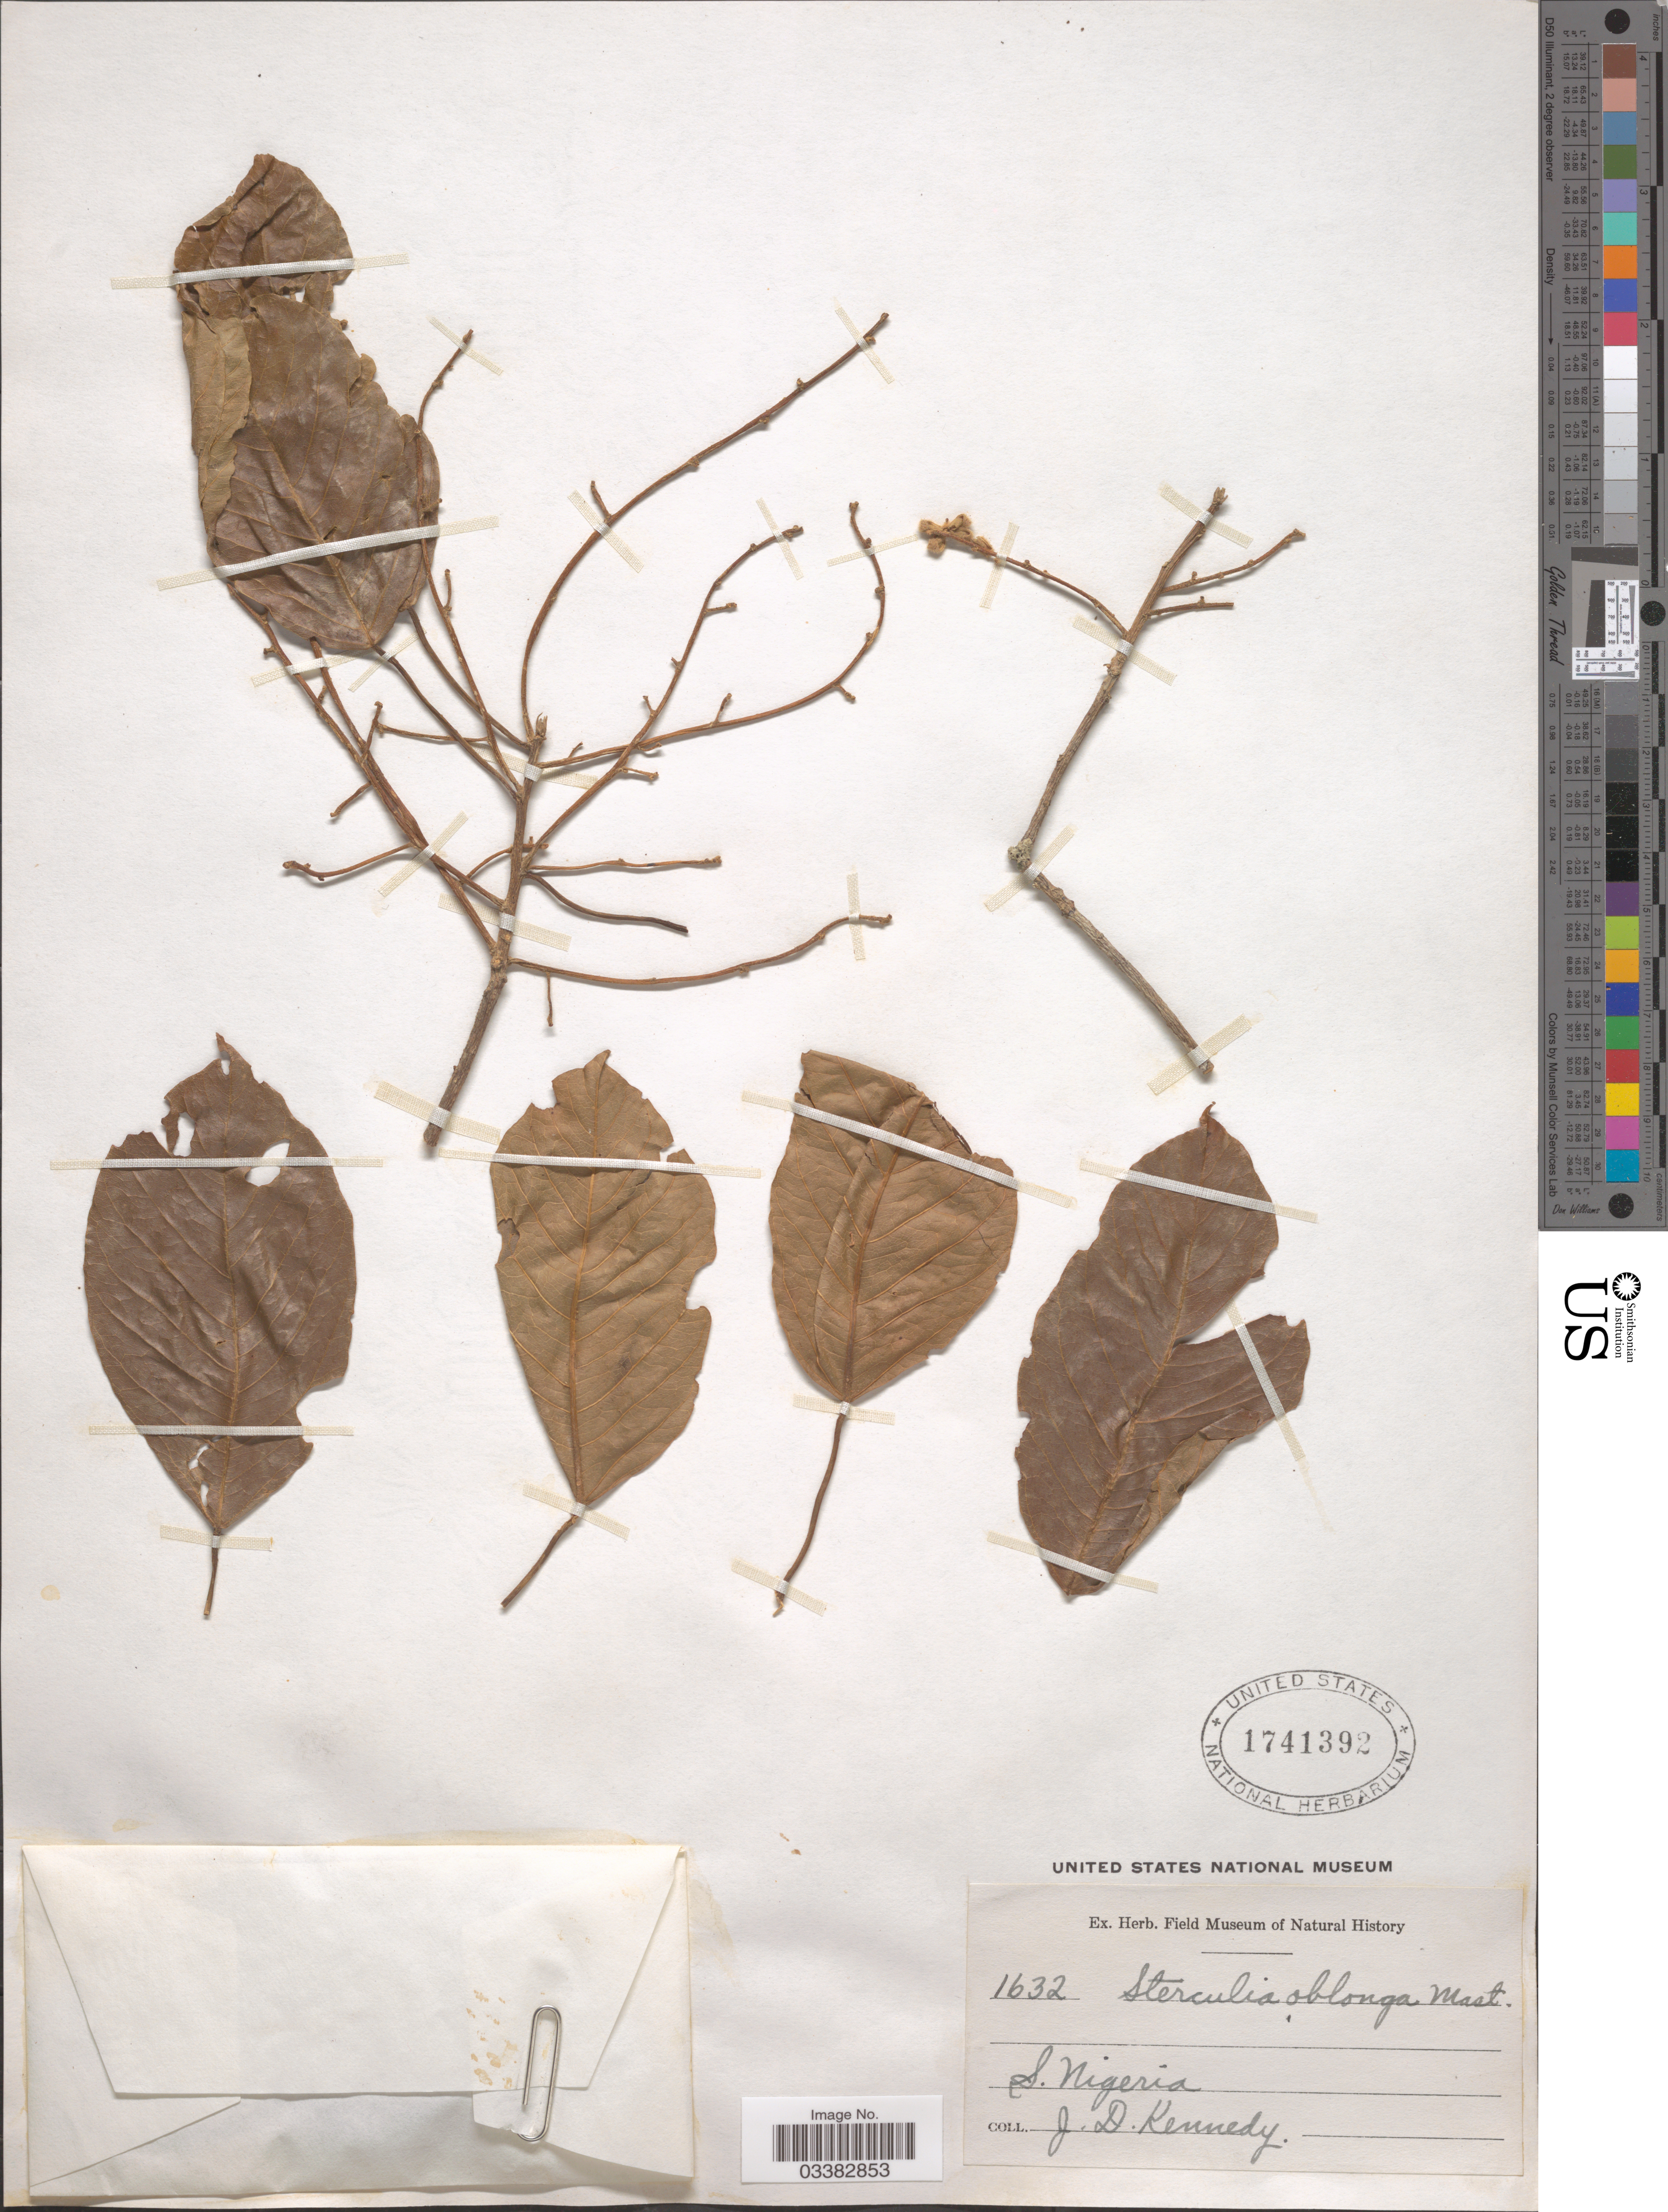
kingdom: Plantae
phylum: Tracheophyta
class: Magnoliopsida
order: Malvales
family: Malvaceae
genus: Sterculia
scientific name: Sterculia oblonga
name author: Mast.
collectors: J. D. Kennedy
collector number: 1632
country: Nigeria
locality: S. Nigeria.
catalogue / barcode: US 1741392